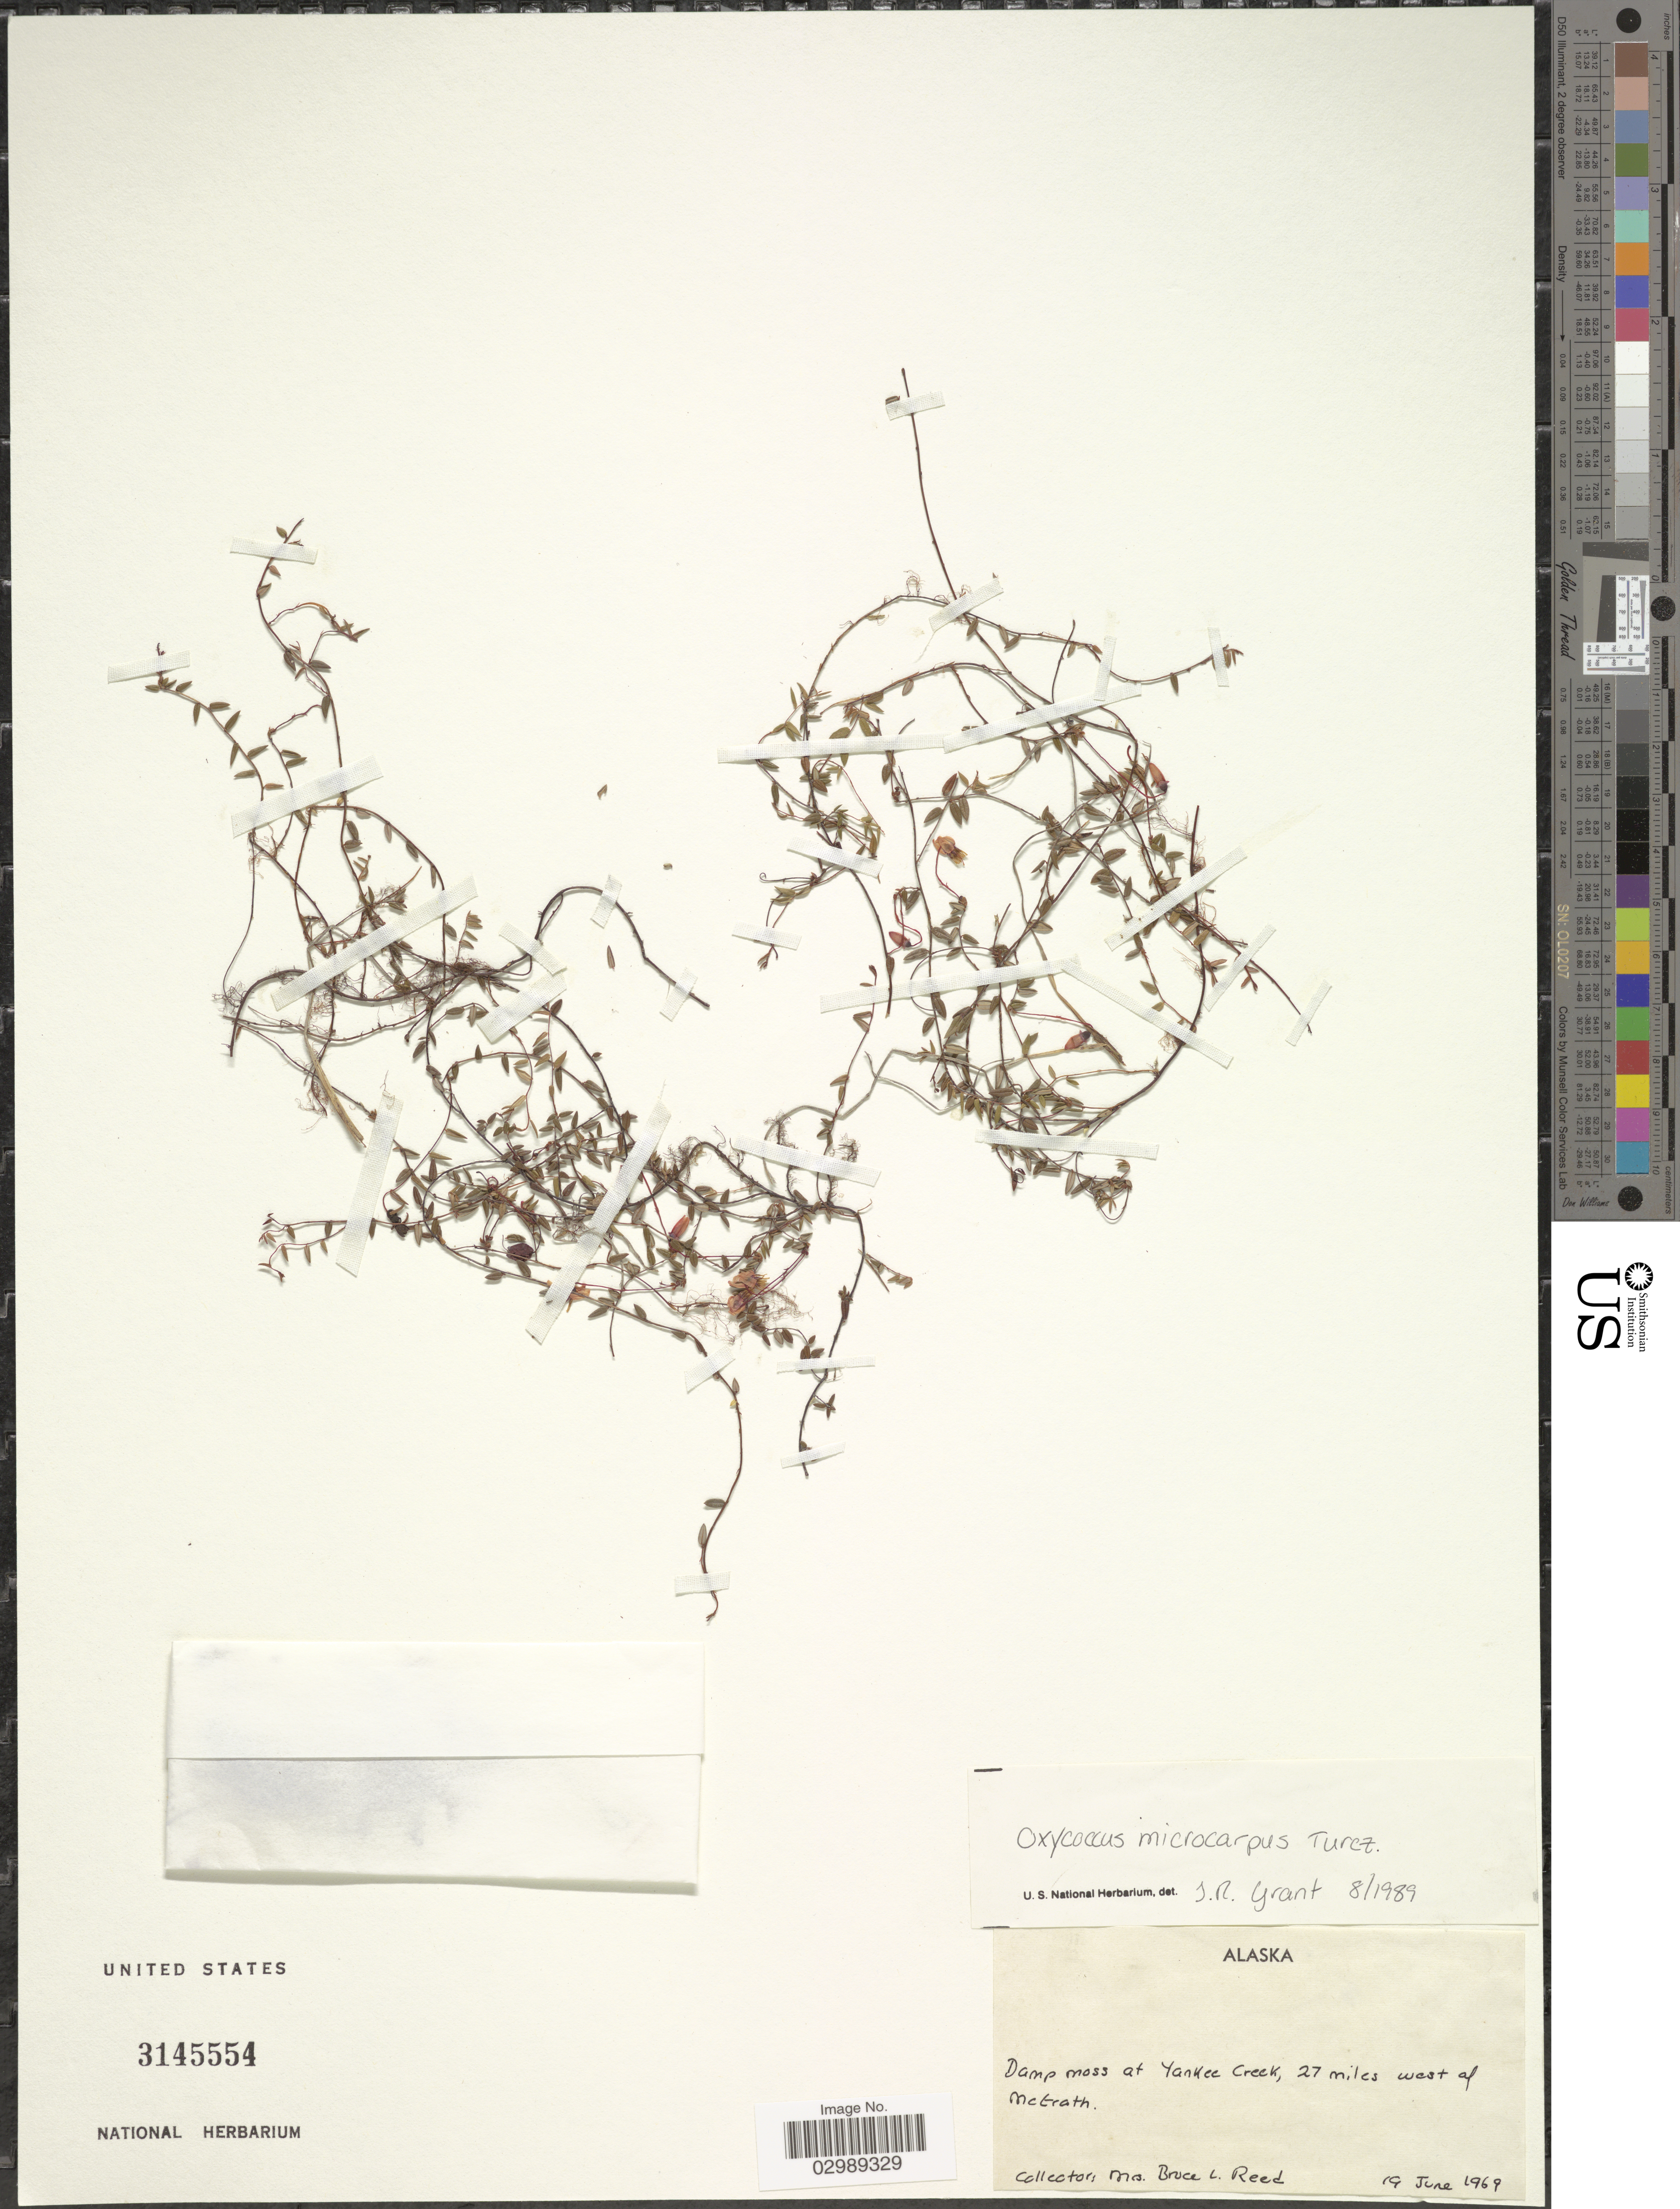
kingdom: Plantae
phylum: Tracheophyta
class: Magnoliopsida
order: Ericales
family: Ericaceae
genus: Vaccinium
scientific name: Vaccinium oxycoccos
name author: L.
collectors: B. Reed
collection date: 1969-06-19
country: United States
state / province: Alaska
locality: Damp moss at Yankee Creek, 27 miles west of McGrath.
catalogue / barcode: US 3145554